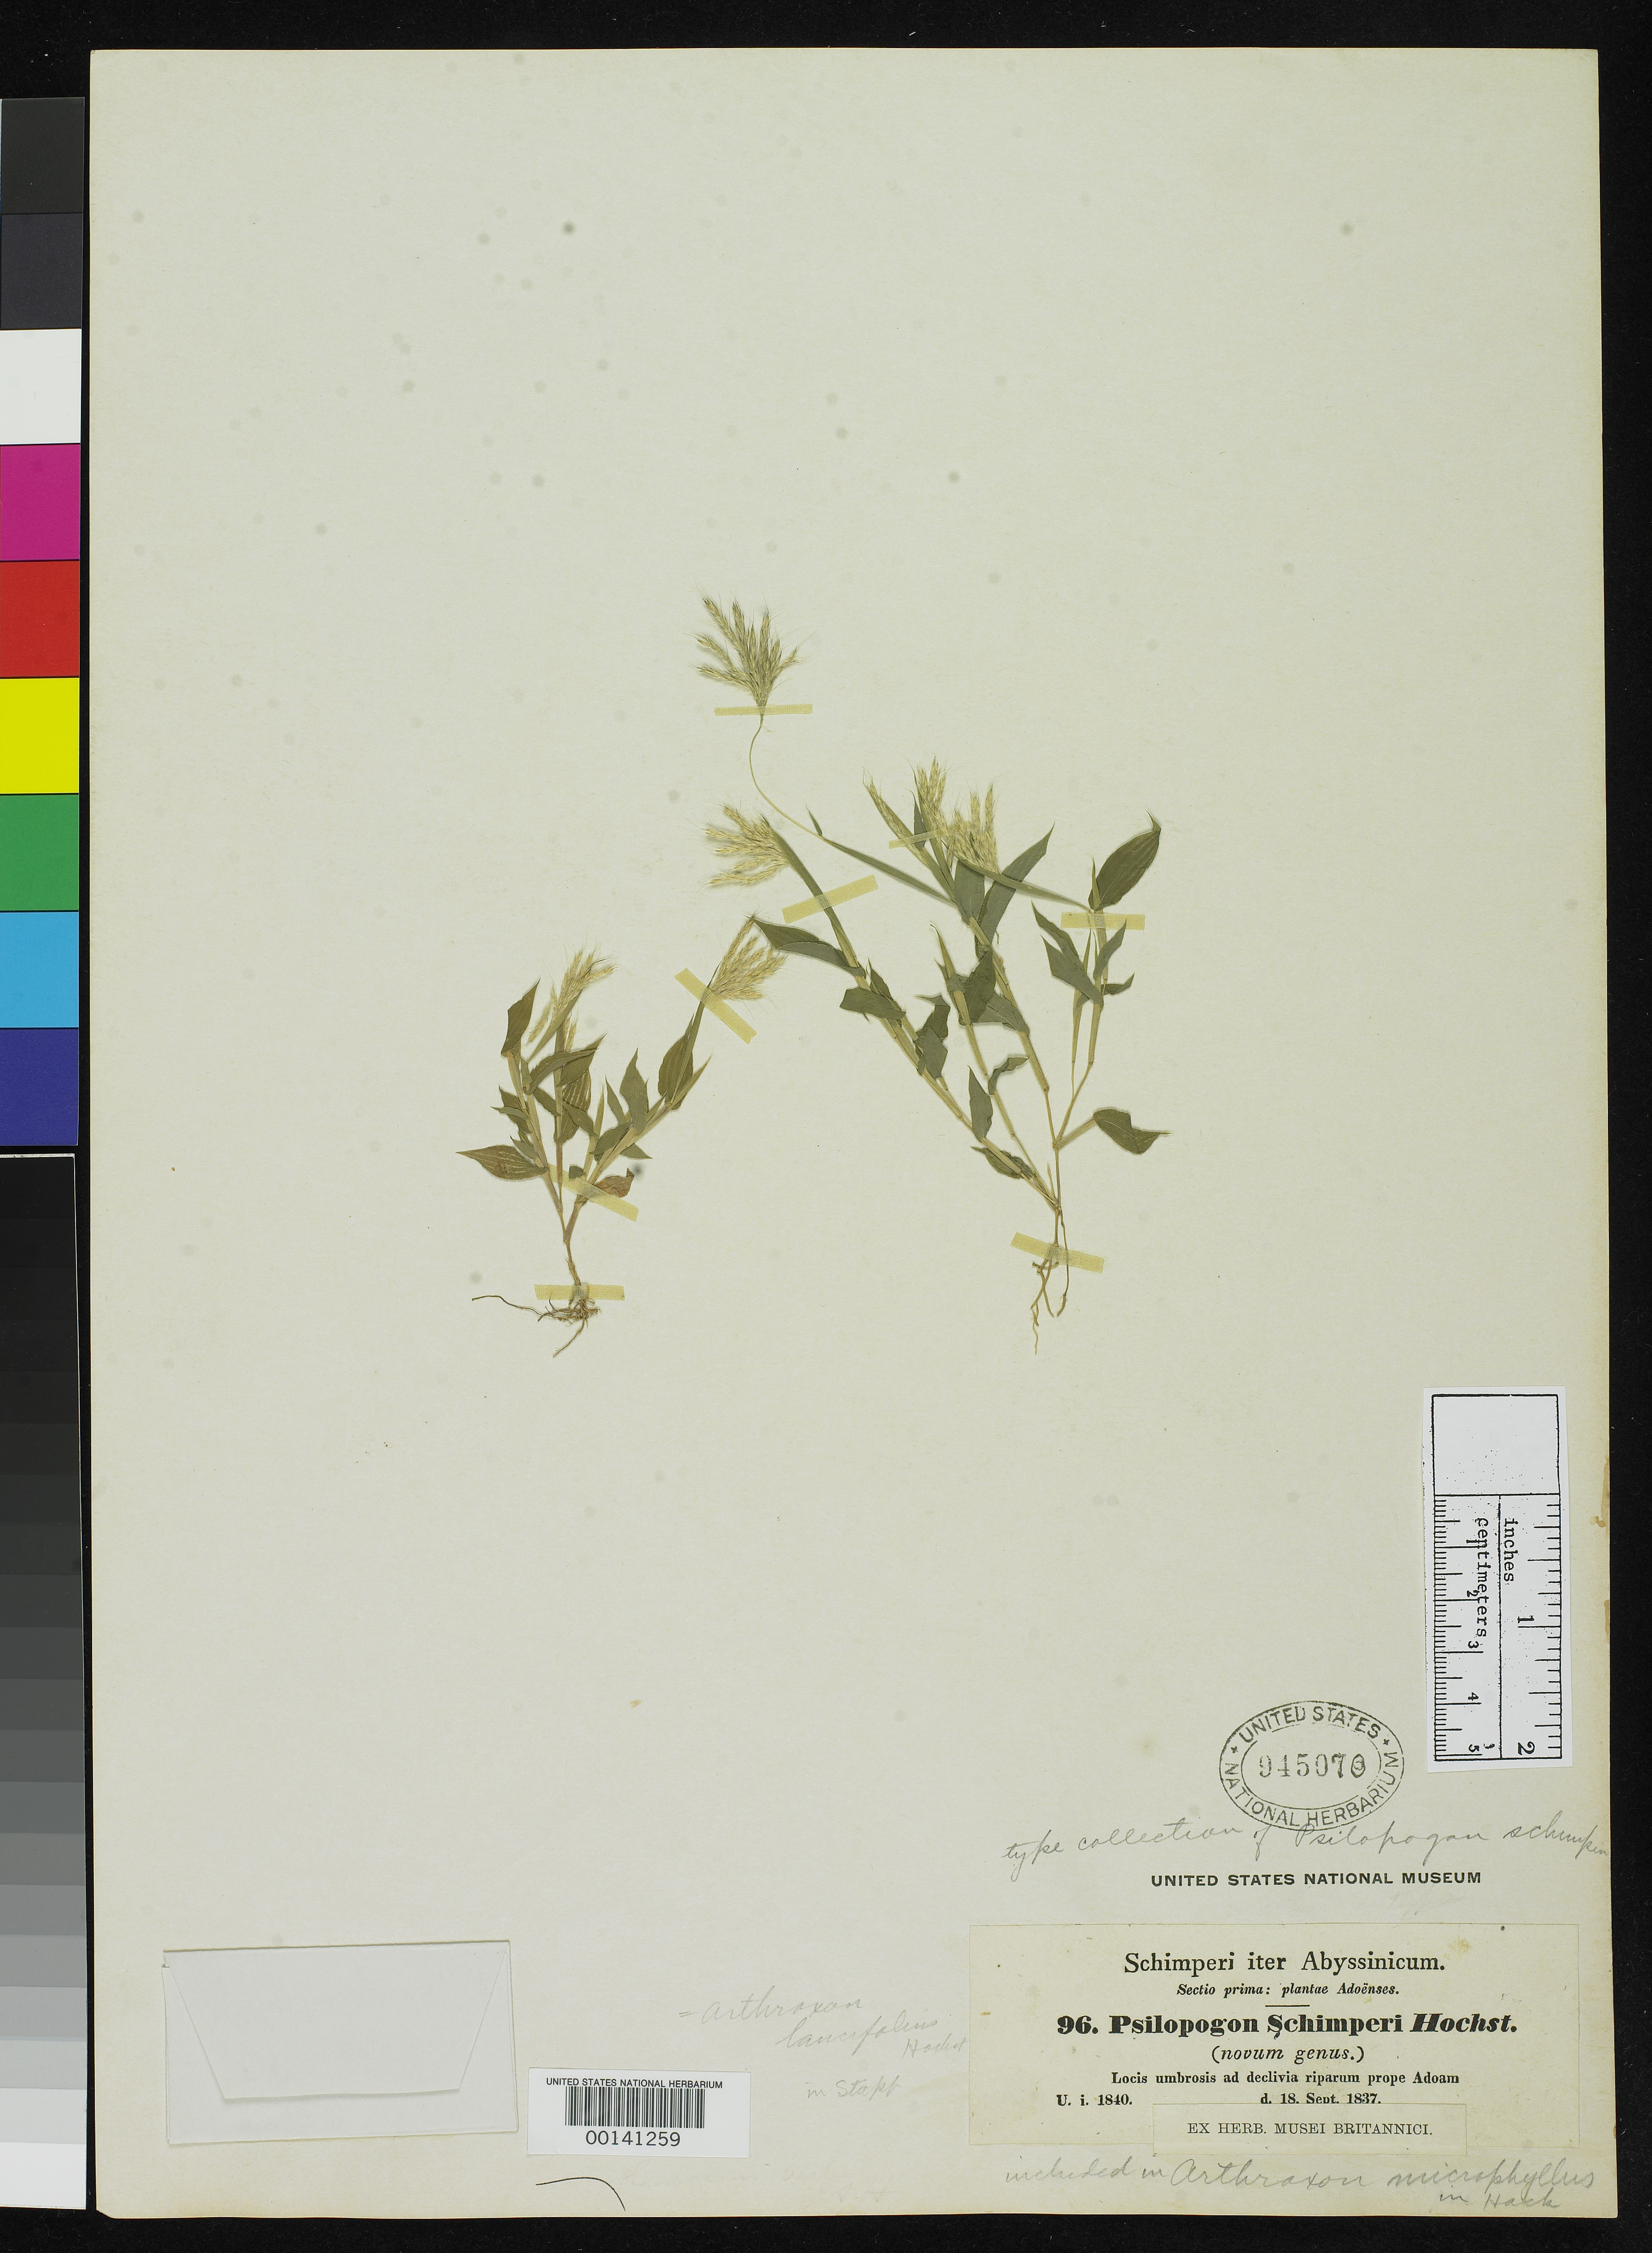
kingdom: Plantae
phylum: Tracheophyta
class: Liliopsida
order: Poales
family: Poaceae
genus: Psilopogon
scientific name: Psilopogon schimperi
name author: Hochst. ex A. Rich.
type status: Type Fragment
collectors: G. W. Schimper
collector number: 96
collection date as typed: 18 Sep 1837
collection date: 1837-09-18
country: Ethiopia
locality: Adoua, Adoam.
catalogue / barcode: US 945070